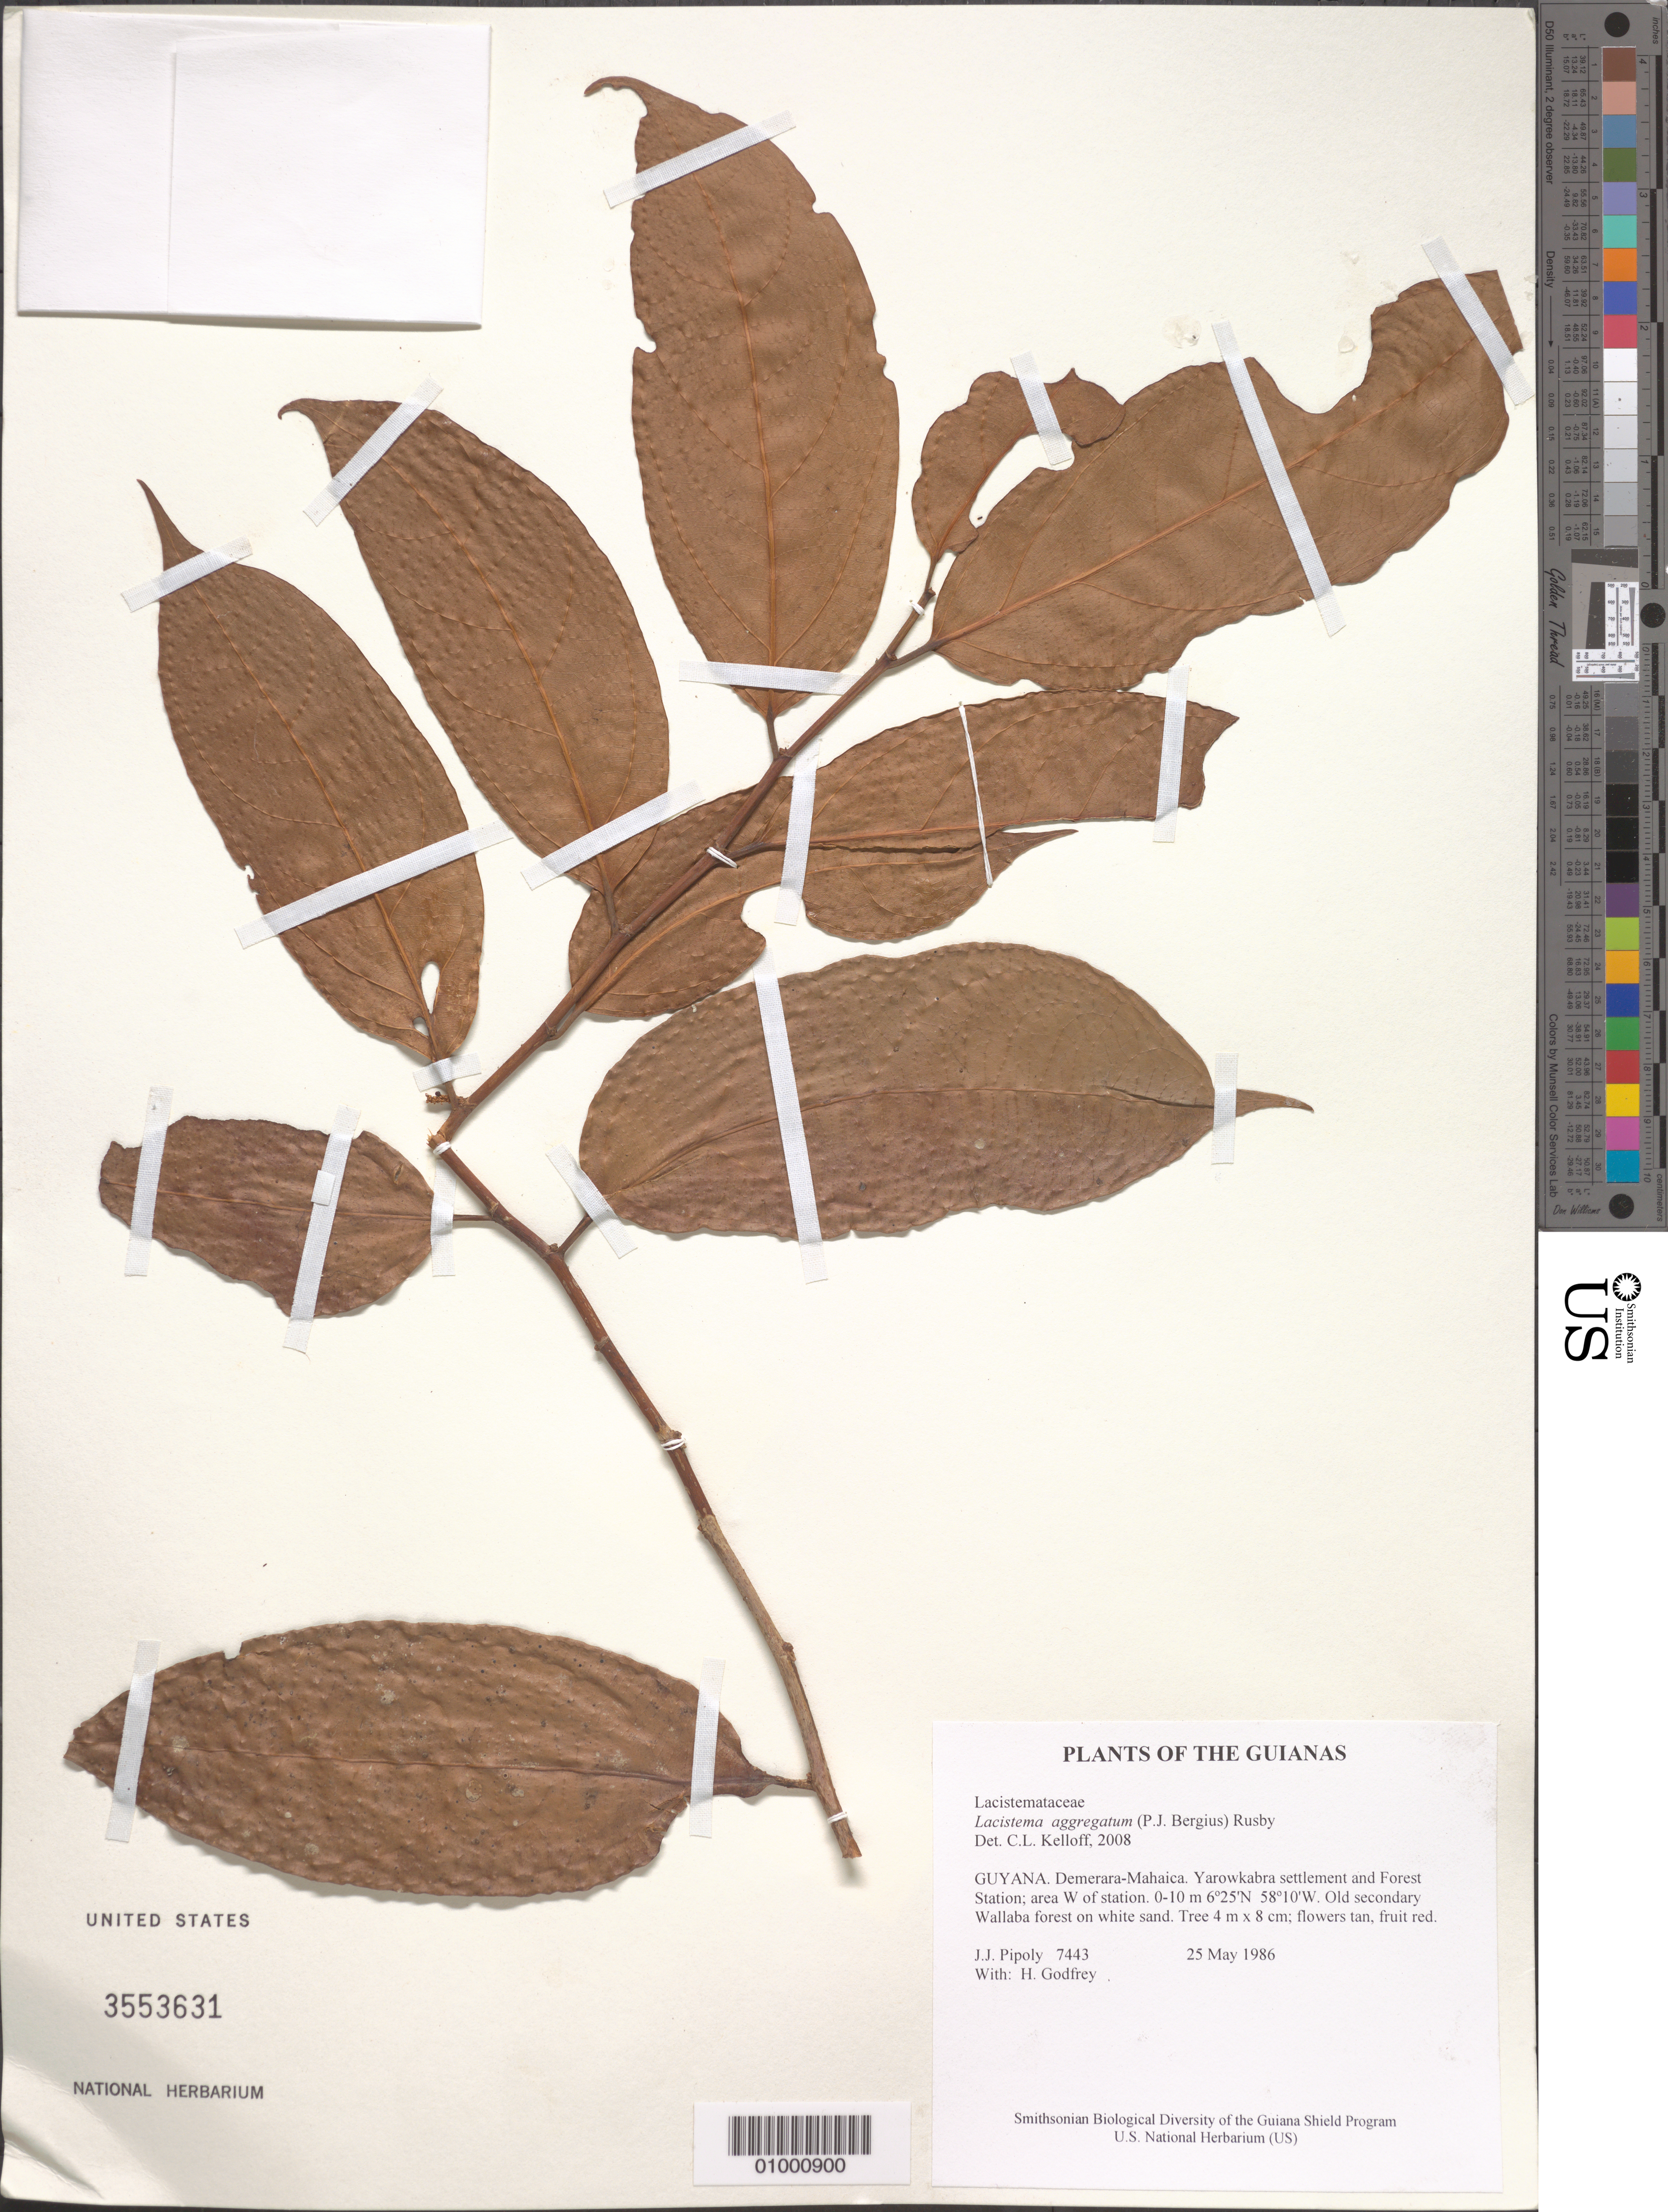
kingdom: Plantae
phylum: Tracheophyta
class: Magnoliopsida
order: Malpighiales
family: Lacistemataceae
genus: Lacistema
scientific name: Lacistema aggregatum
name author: (P.J. Bergius) Rusby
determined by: Kelloff, Carol L., (US), Smithsonian Institution - National Museum of Natural History (UNITED STATES)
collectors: J. J. Pipoly & H. Godfrey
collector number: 7443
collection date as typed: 25 May 1986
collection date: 1986-05-25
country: Guyana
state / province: Demerara-Mahaica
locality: Yarowkabra settlement and Forest Station; area W of station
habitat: Old secondary Wallaba forest on white sand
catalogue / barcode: US 3553631